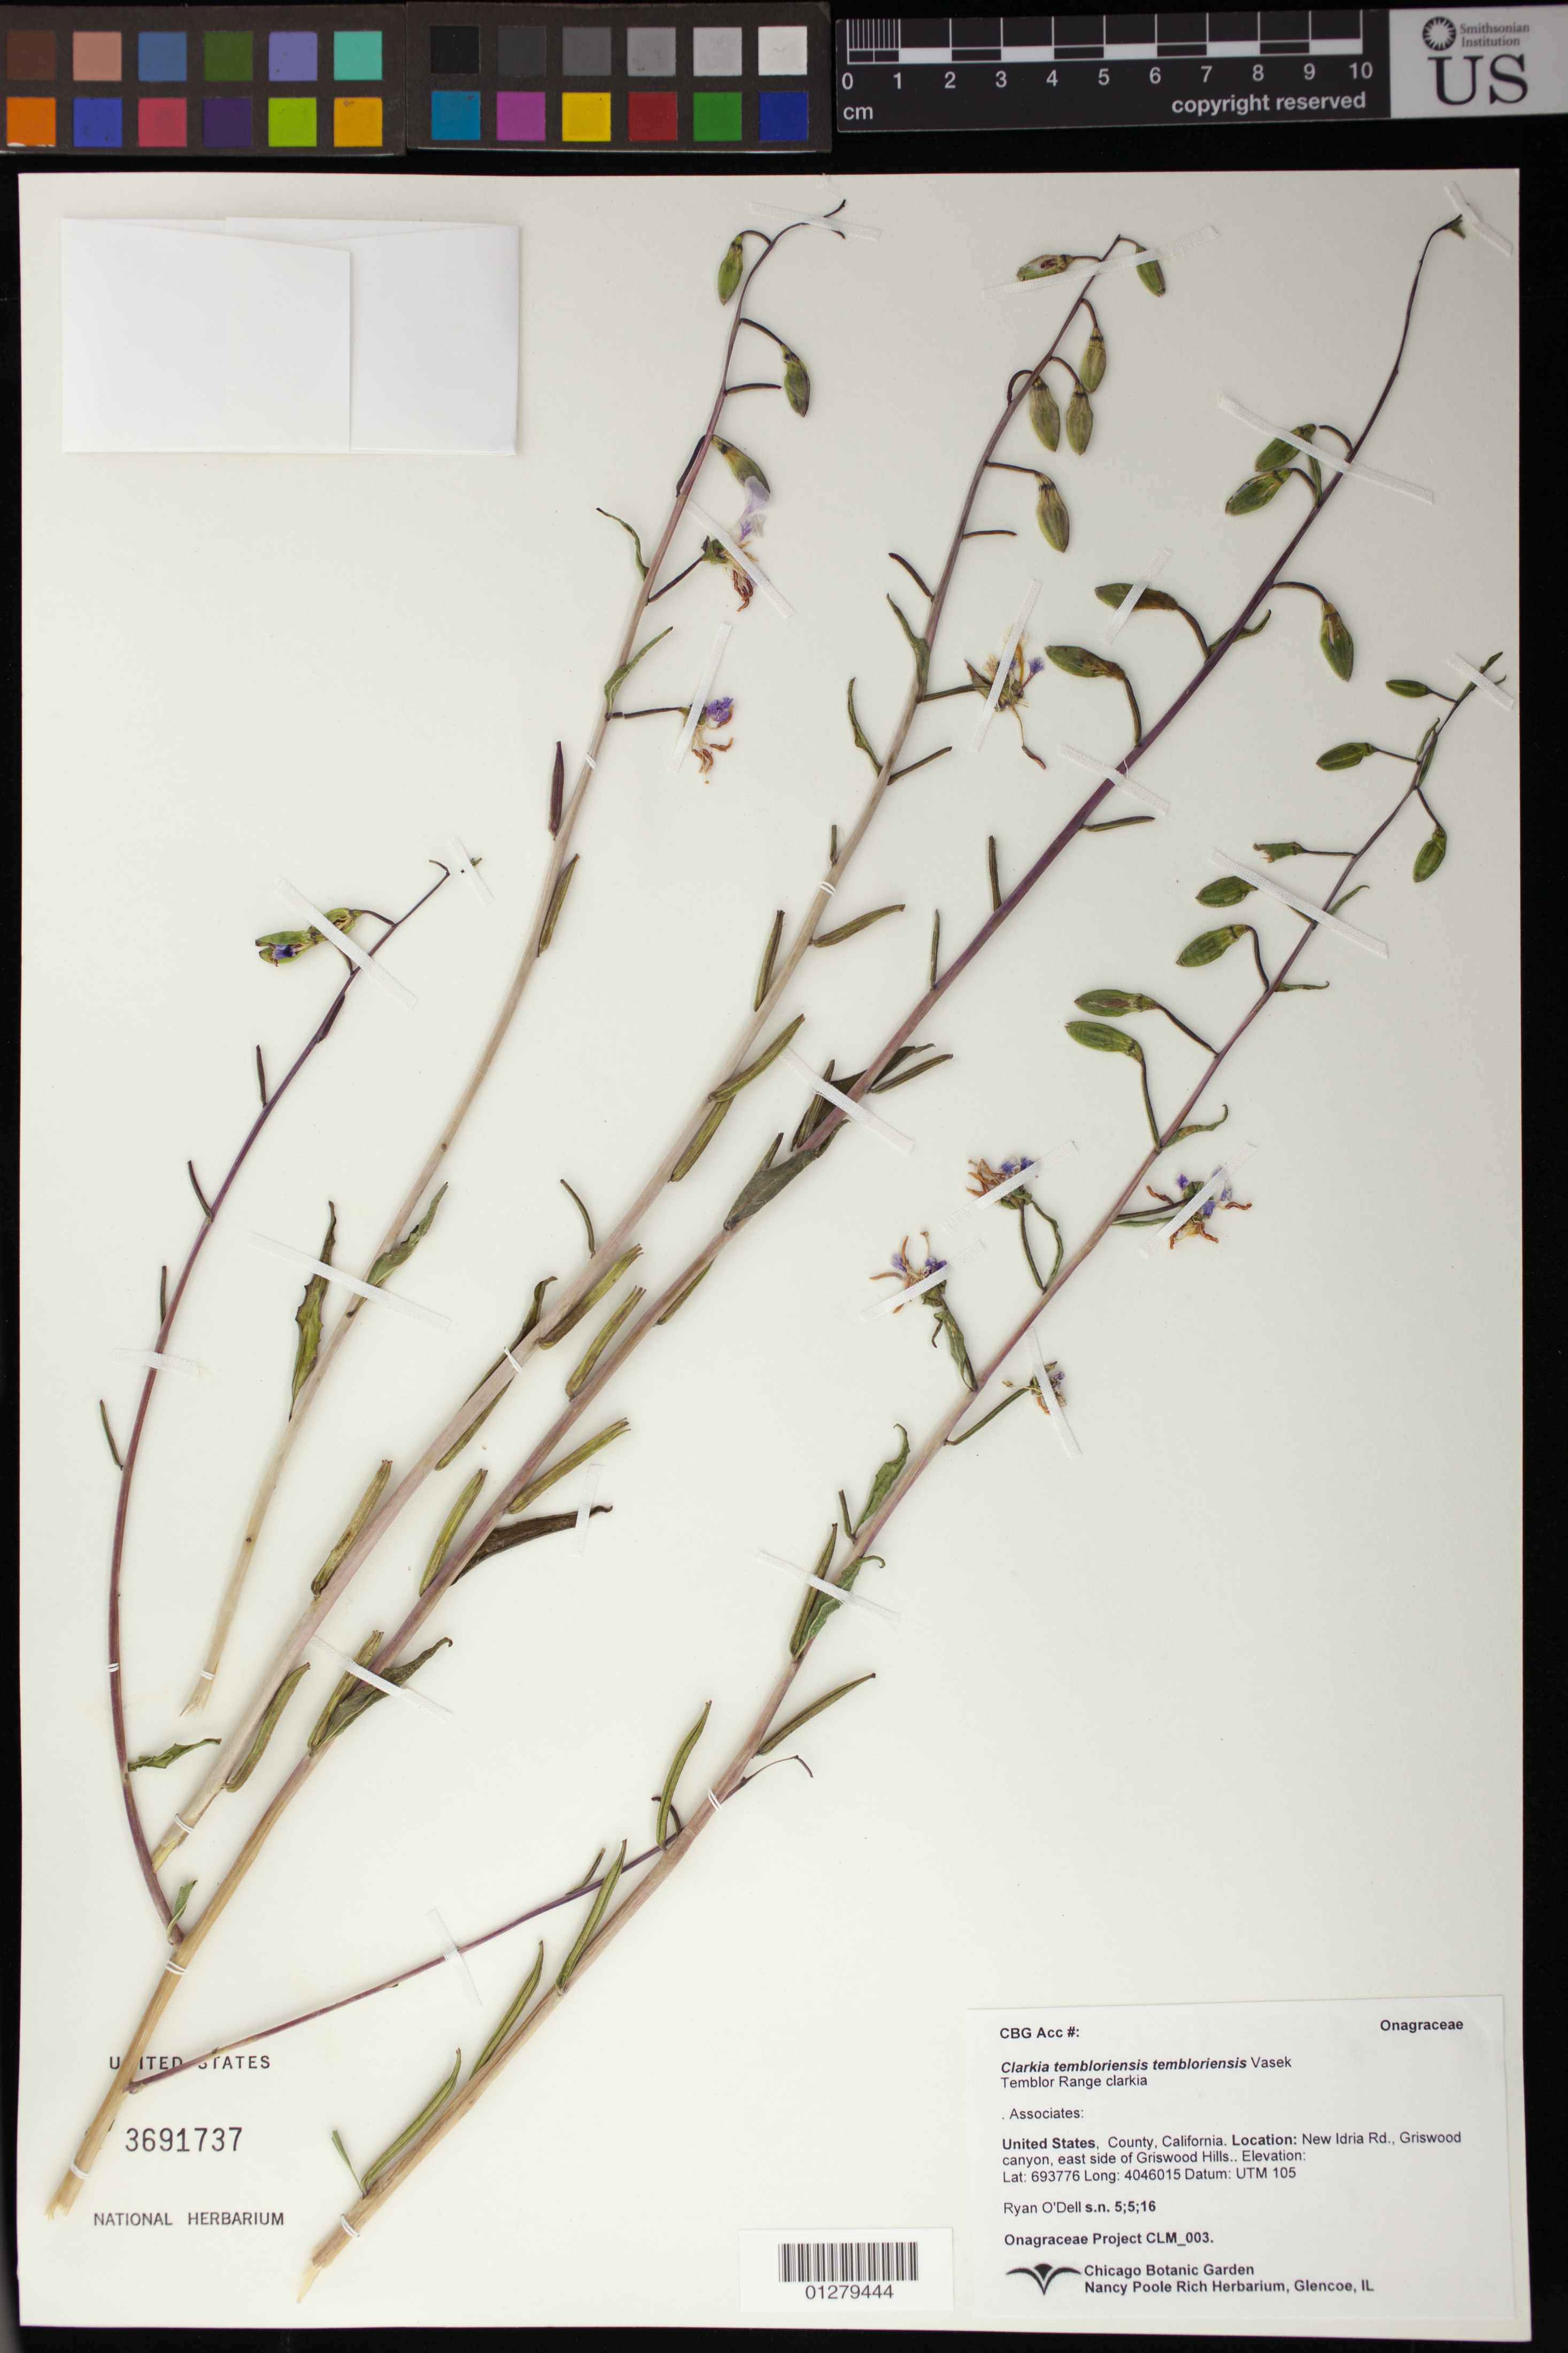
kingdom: Plantae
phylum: Tracheophyta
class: Magnoliopsida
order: Myrtales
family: Onagraceae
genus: Clarkia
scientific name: Clarkia tembloriensis subsp. tembloriensis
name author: Vasek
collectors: R. O'Dell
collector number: CLM 003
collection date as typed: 5/5/2016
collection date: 2016-05-05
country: United States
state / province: California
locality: New Idria Road, Griswold Canyon, east side Griswold Hills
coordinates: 0693776, 4046015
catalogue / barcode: US 3691737